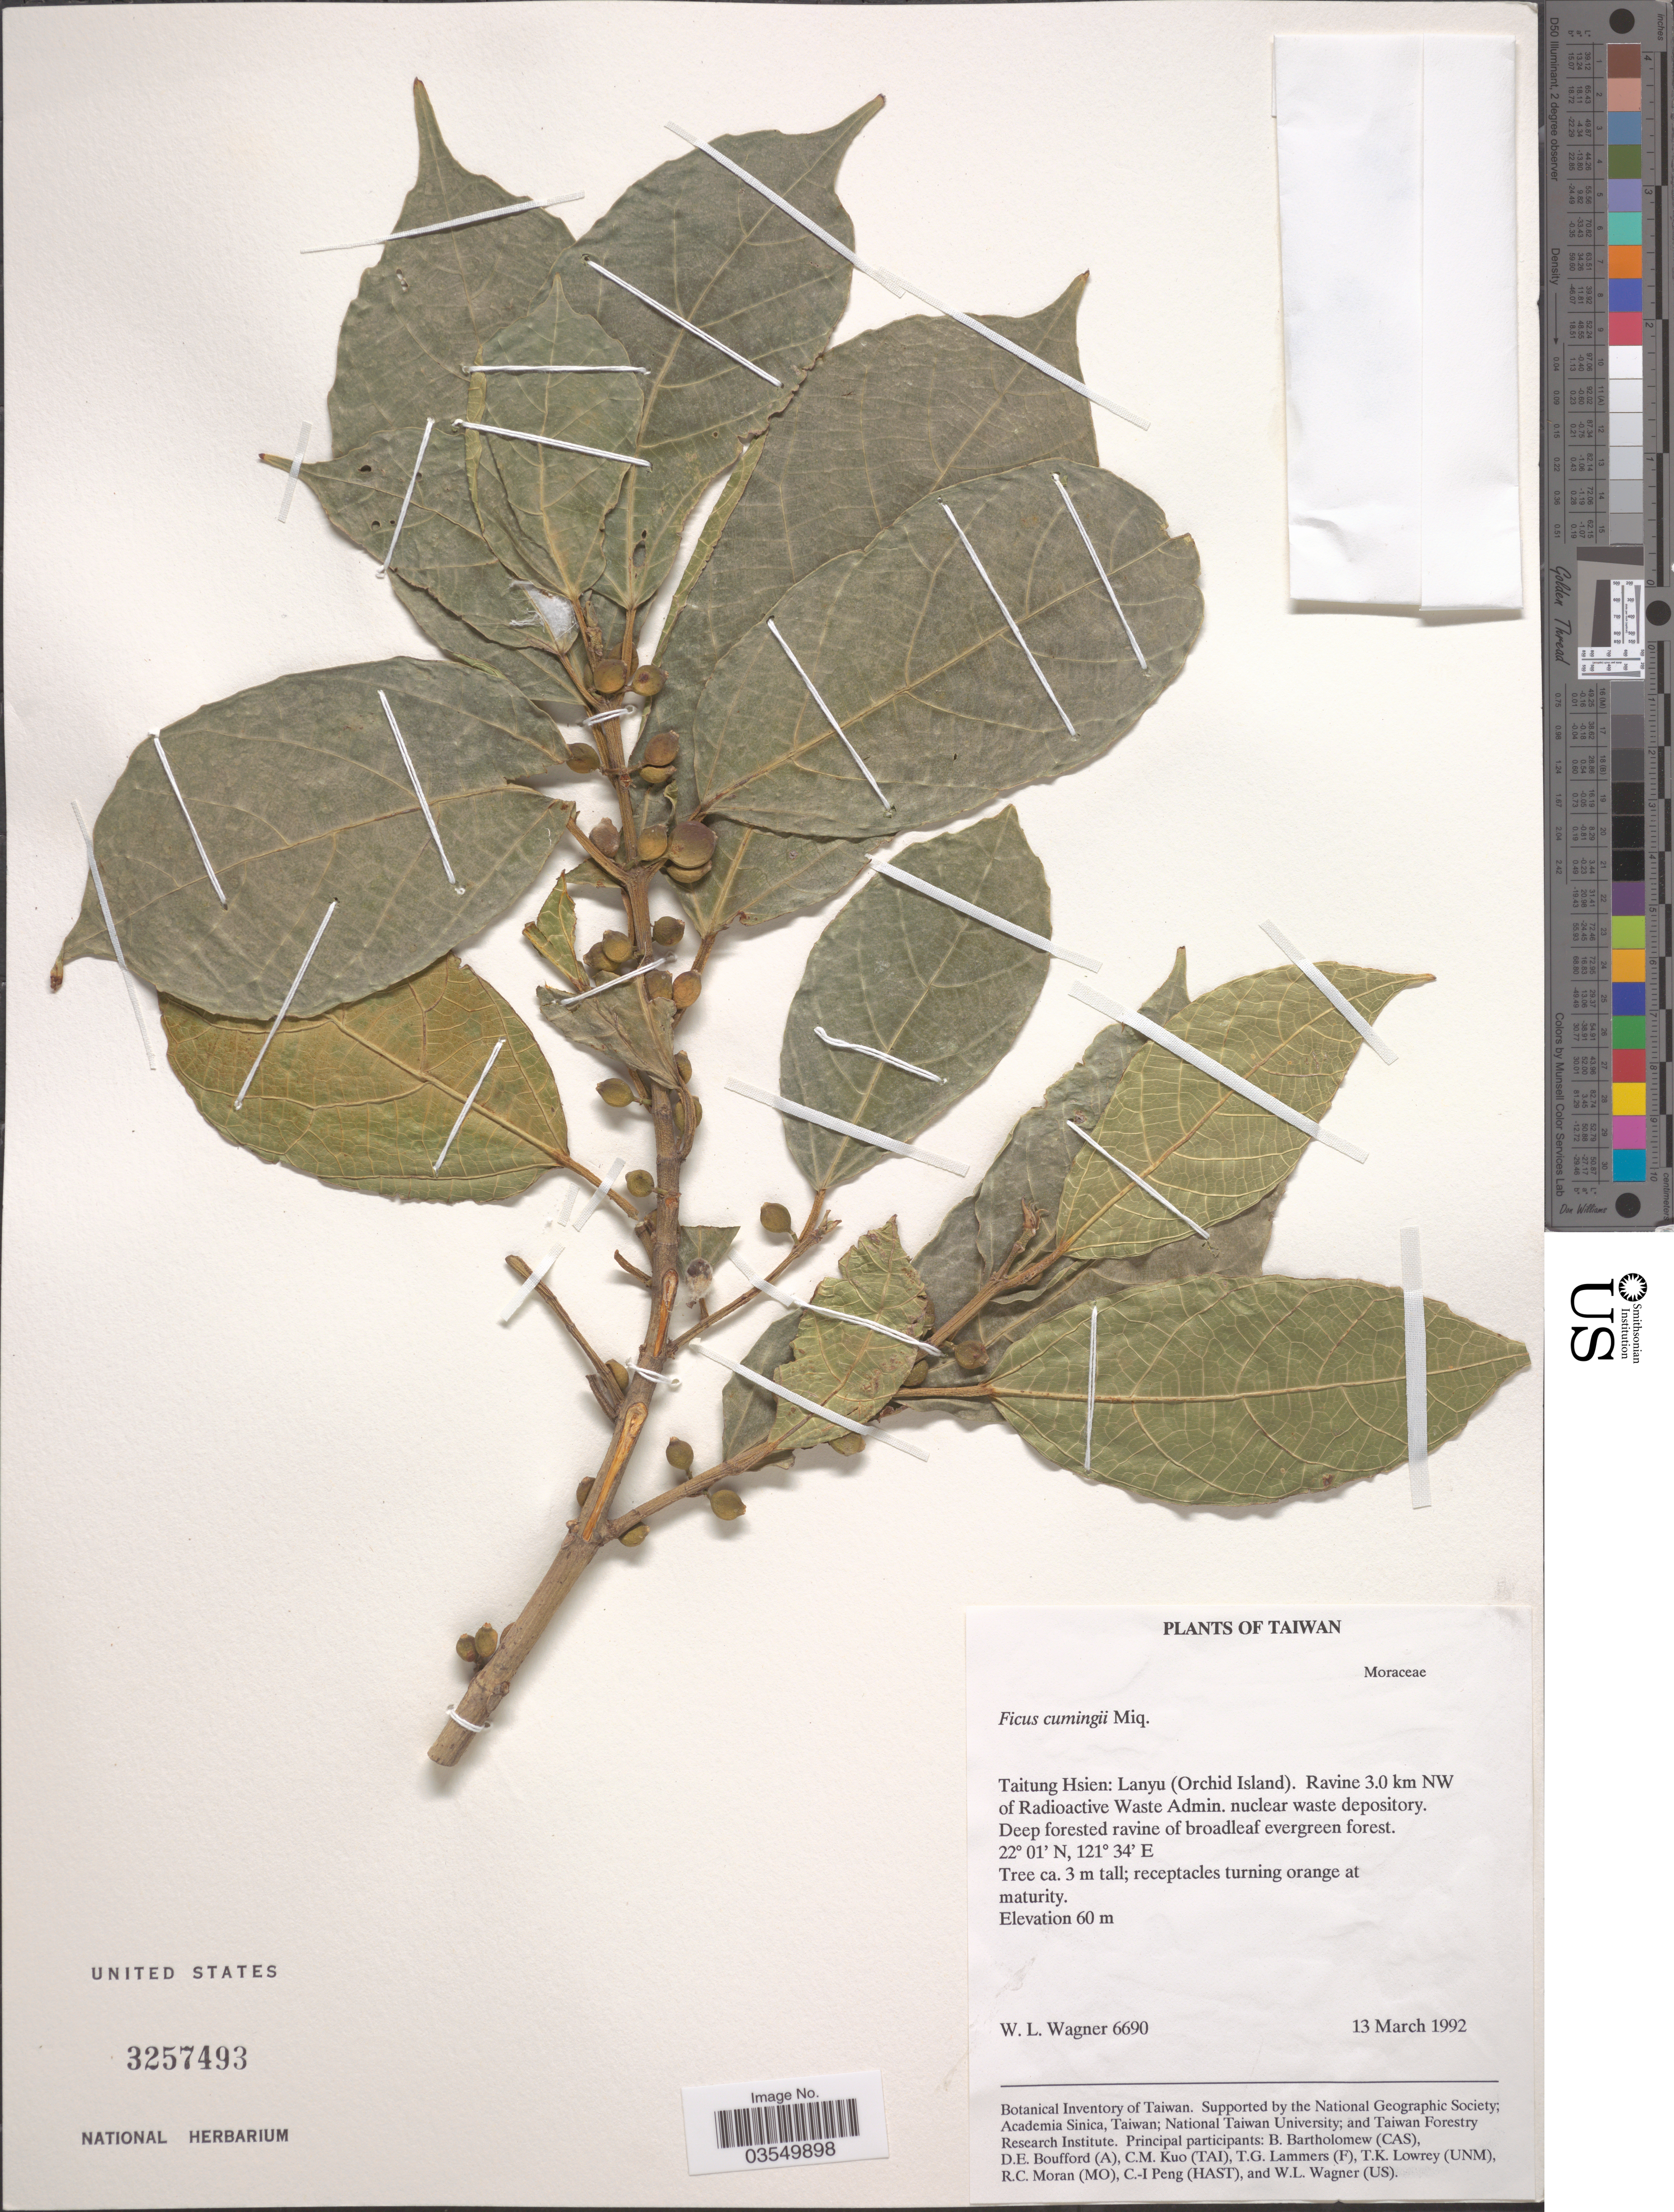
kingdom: Plantae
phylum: Tracheophyta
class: Magnoliopsida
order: Rosales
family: Moraceae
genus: Ficus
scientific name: Ficus cumingii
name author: Miq.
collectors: W. L. Wagner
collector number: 6690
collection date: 1992-03-13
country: Taiwan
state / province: Taitung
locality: Taitung Hsien: Lanyu (Orchid Island). Ravine 3.0 km NW of Radioactive Waste Admin.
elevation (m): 60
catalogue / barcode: US 3257493